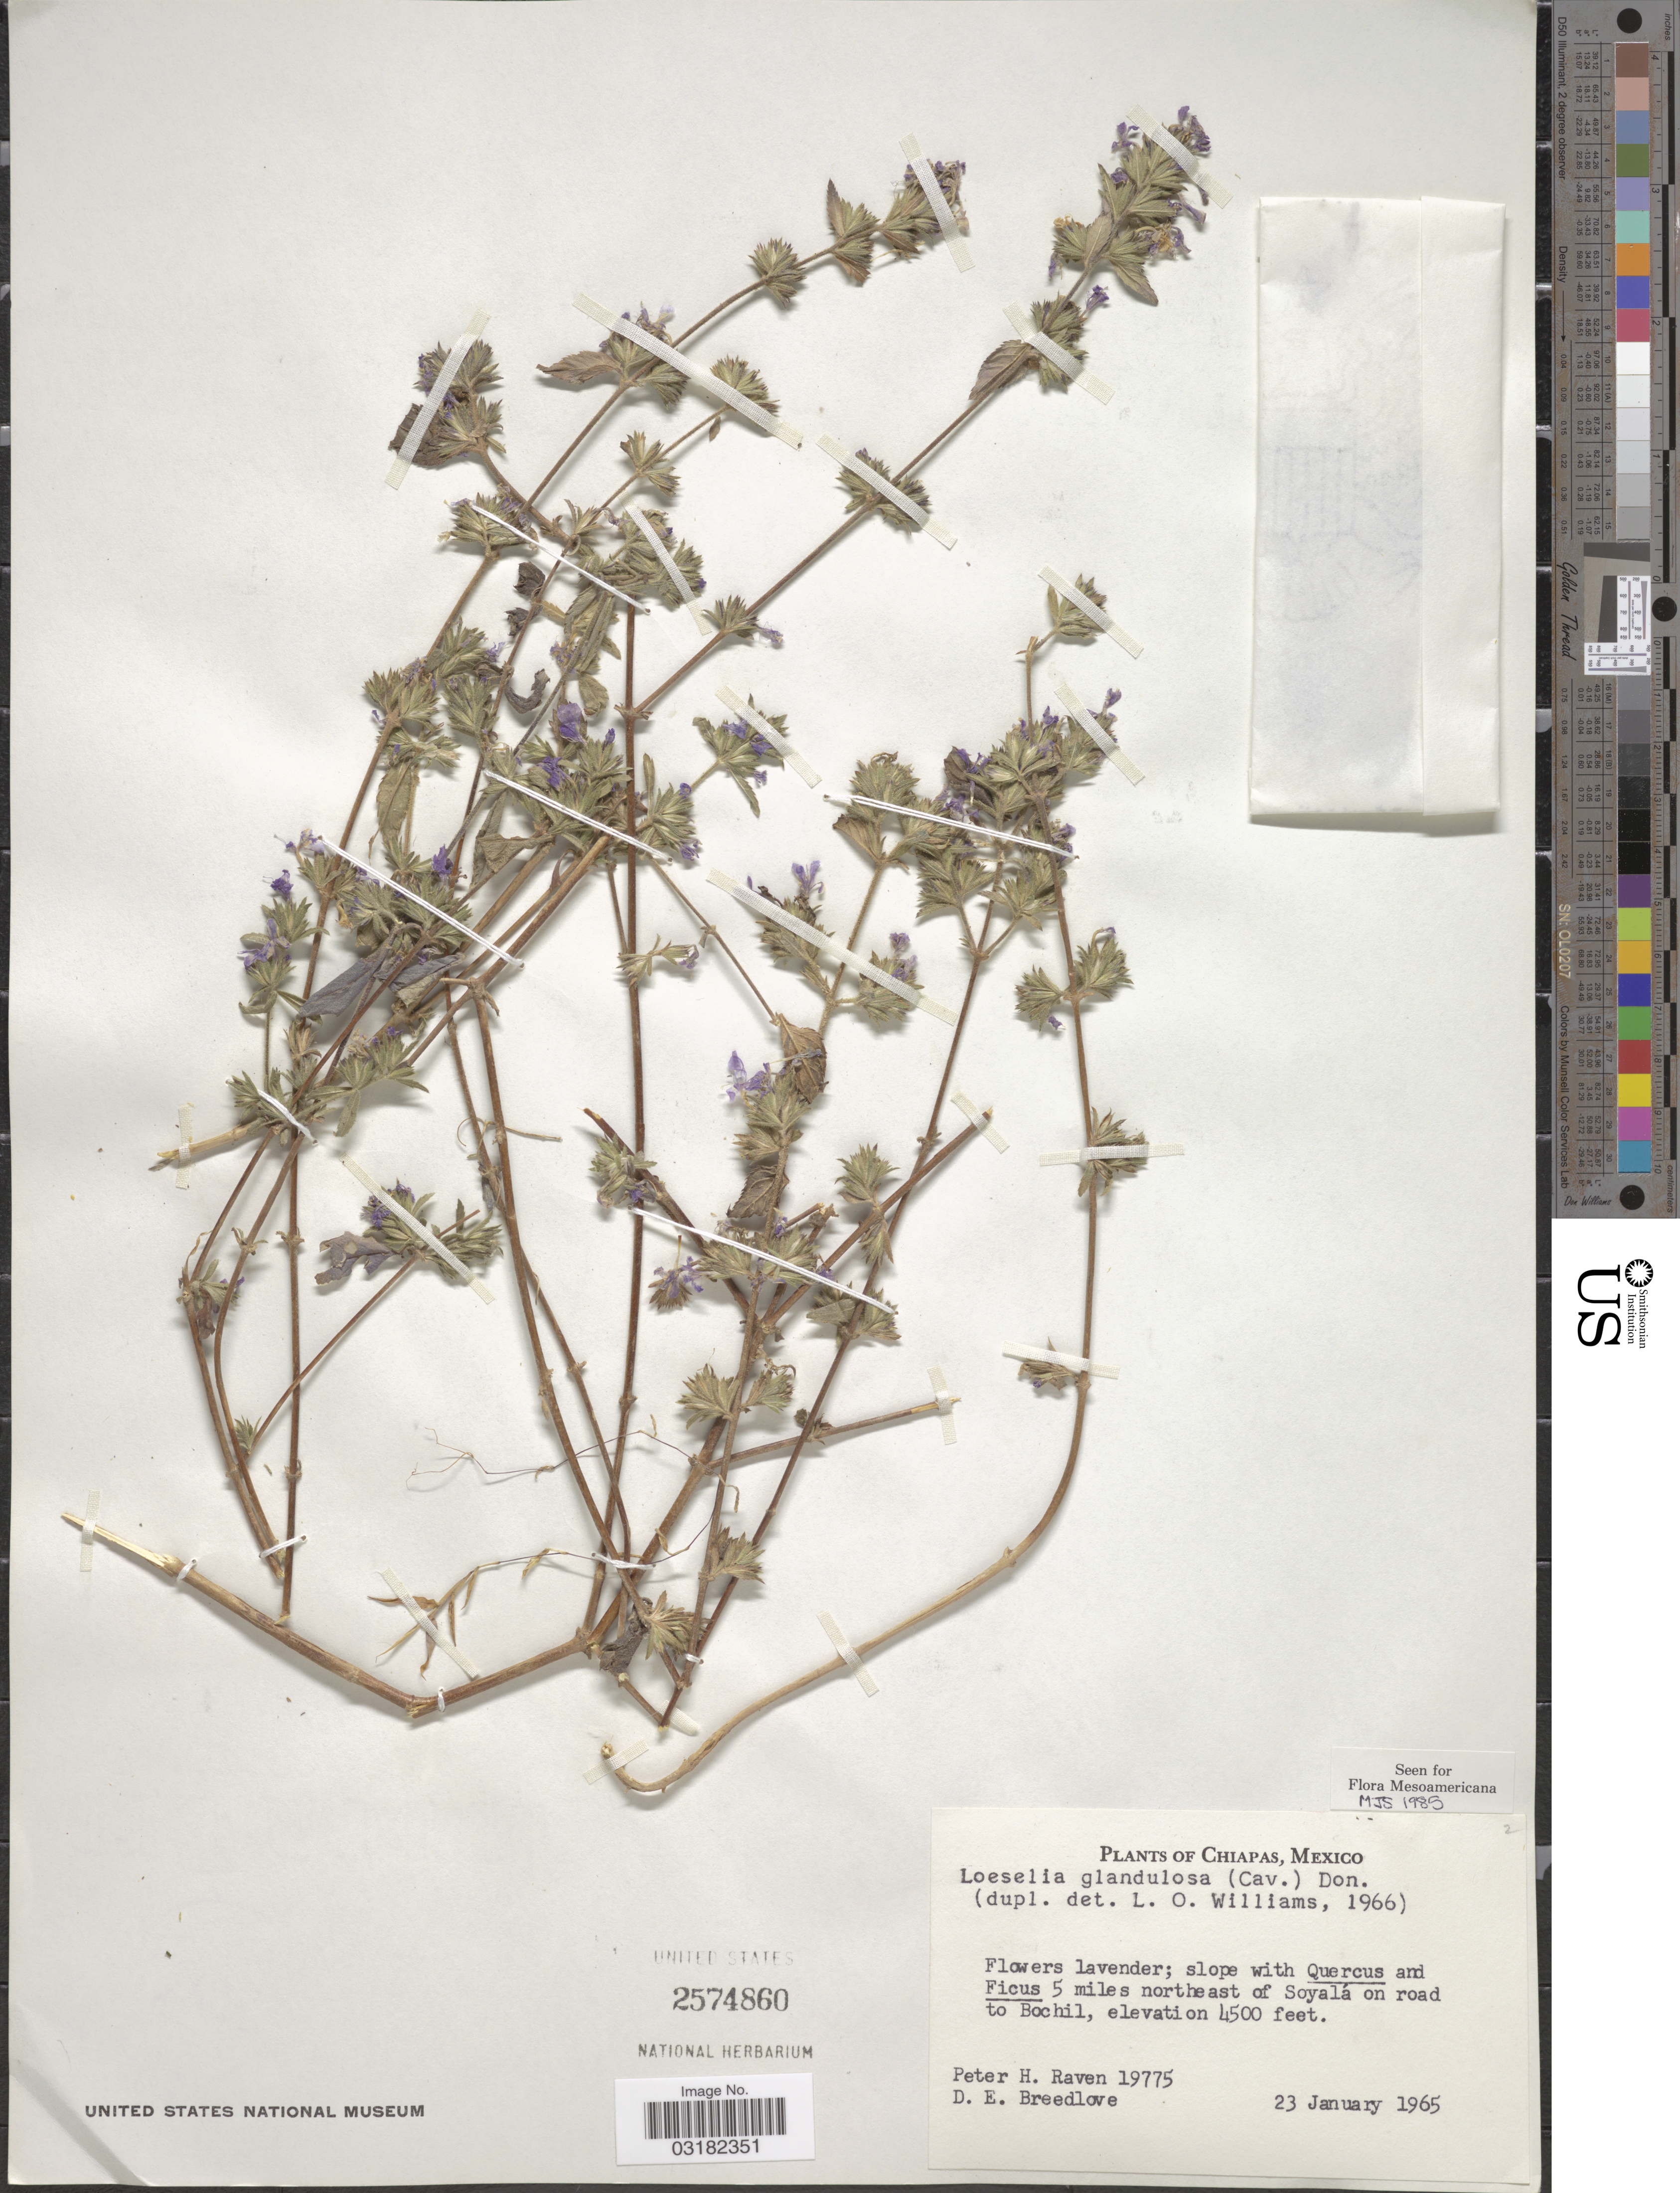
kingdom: Plantae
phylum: Tracheophyta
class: Magnoliopsida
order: Ericales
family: Polemoniaceae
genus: Loeselia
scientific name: Loeselia glandulosa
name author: (Cav.) G. Don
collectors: P. Raven & D. E. Breedlove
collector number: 19775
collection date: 1965-01-23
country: Mexico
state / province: Chiapas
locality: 5 miles northeast of Soyalá on road to Bochil.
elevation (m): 1372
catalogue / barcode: US 2574860